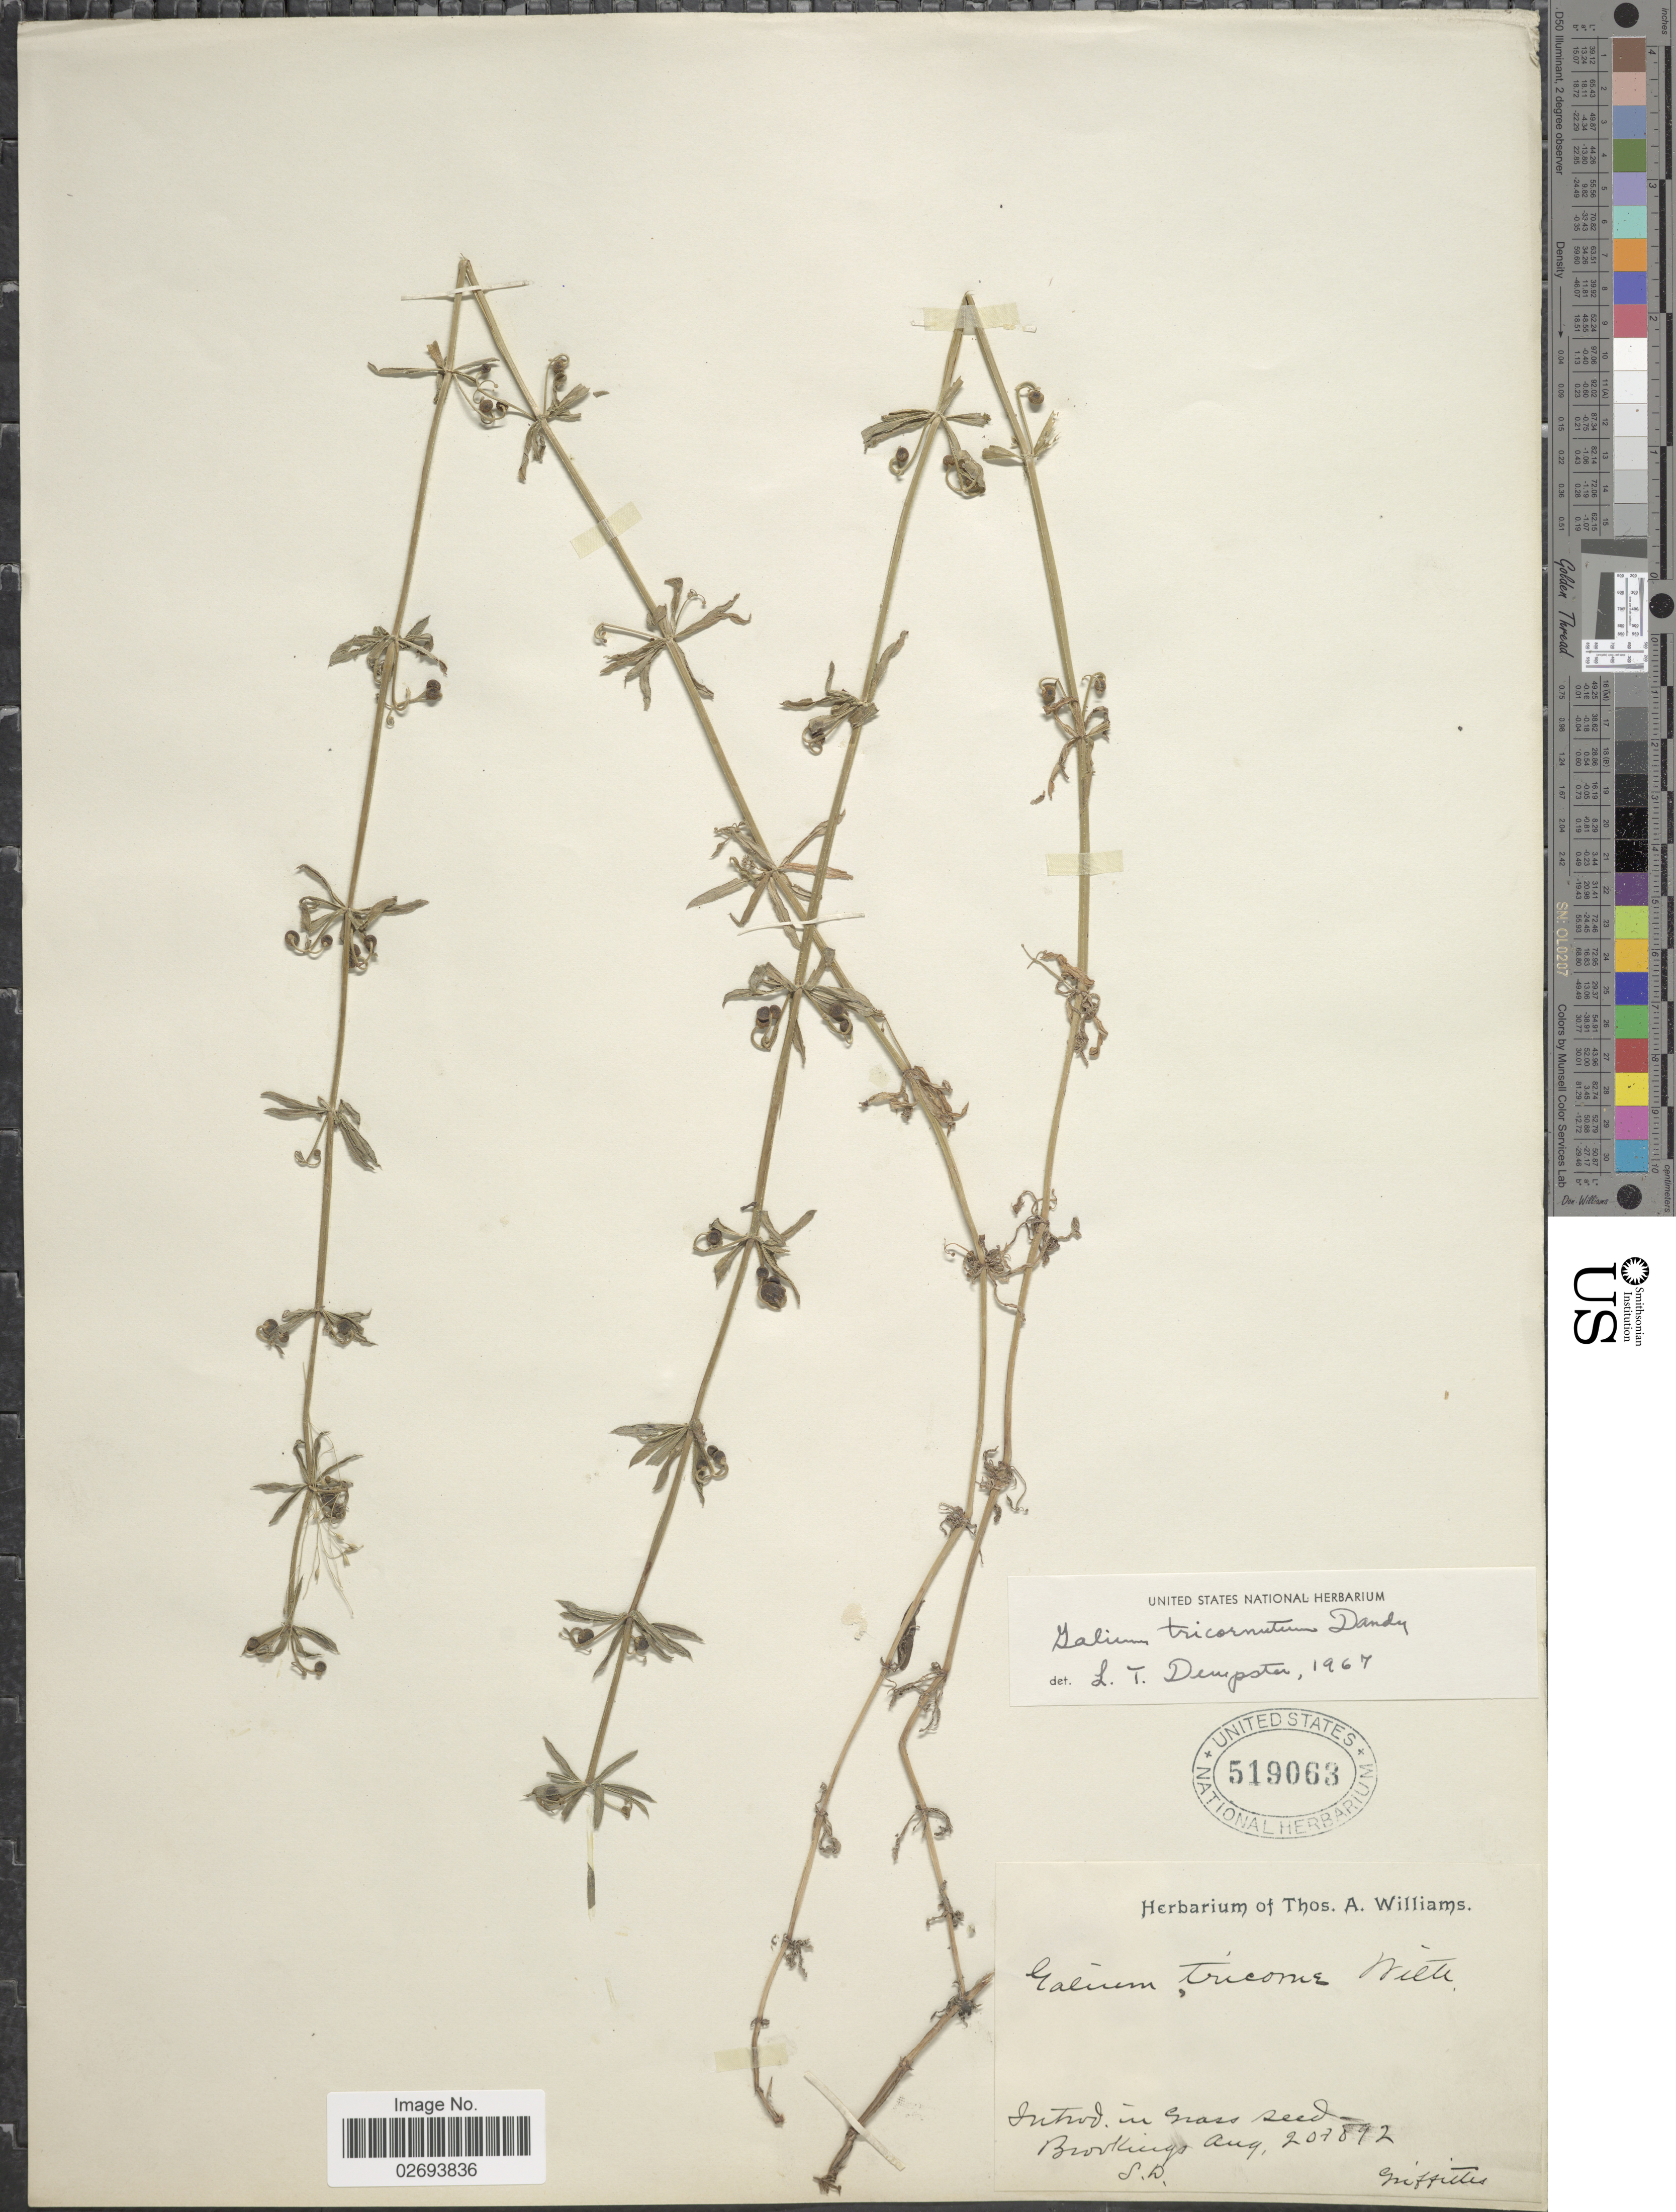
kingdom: Plantae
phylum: Tracheophyta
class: Magnoliopsida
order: Gentianales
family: Rubiaceae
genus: Galium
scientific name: Galium tricorne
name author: Stokes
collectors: ex herb. Thos. A. Williams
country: United States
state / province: South Dakota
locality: Brookings.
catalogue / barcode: US 519063